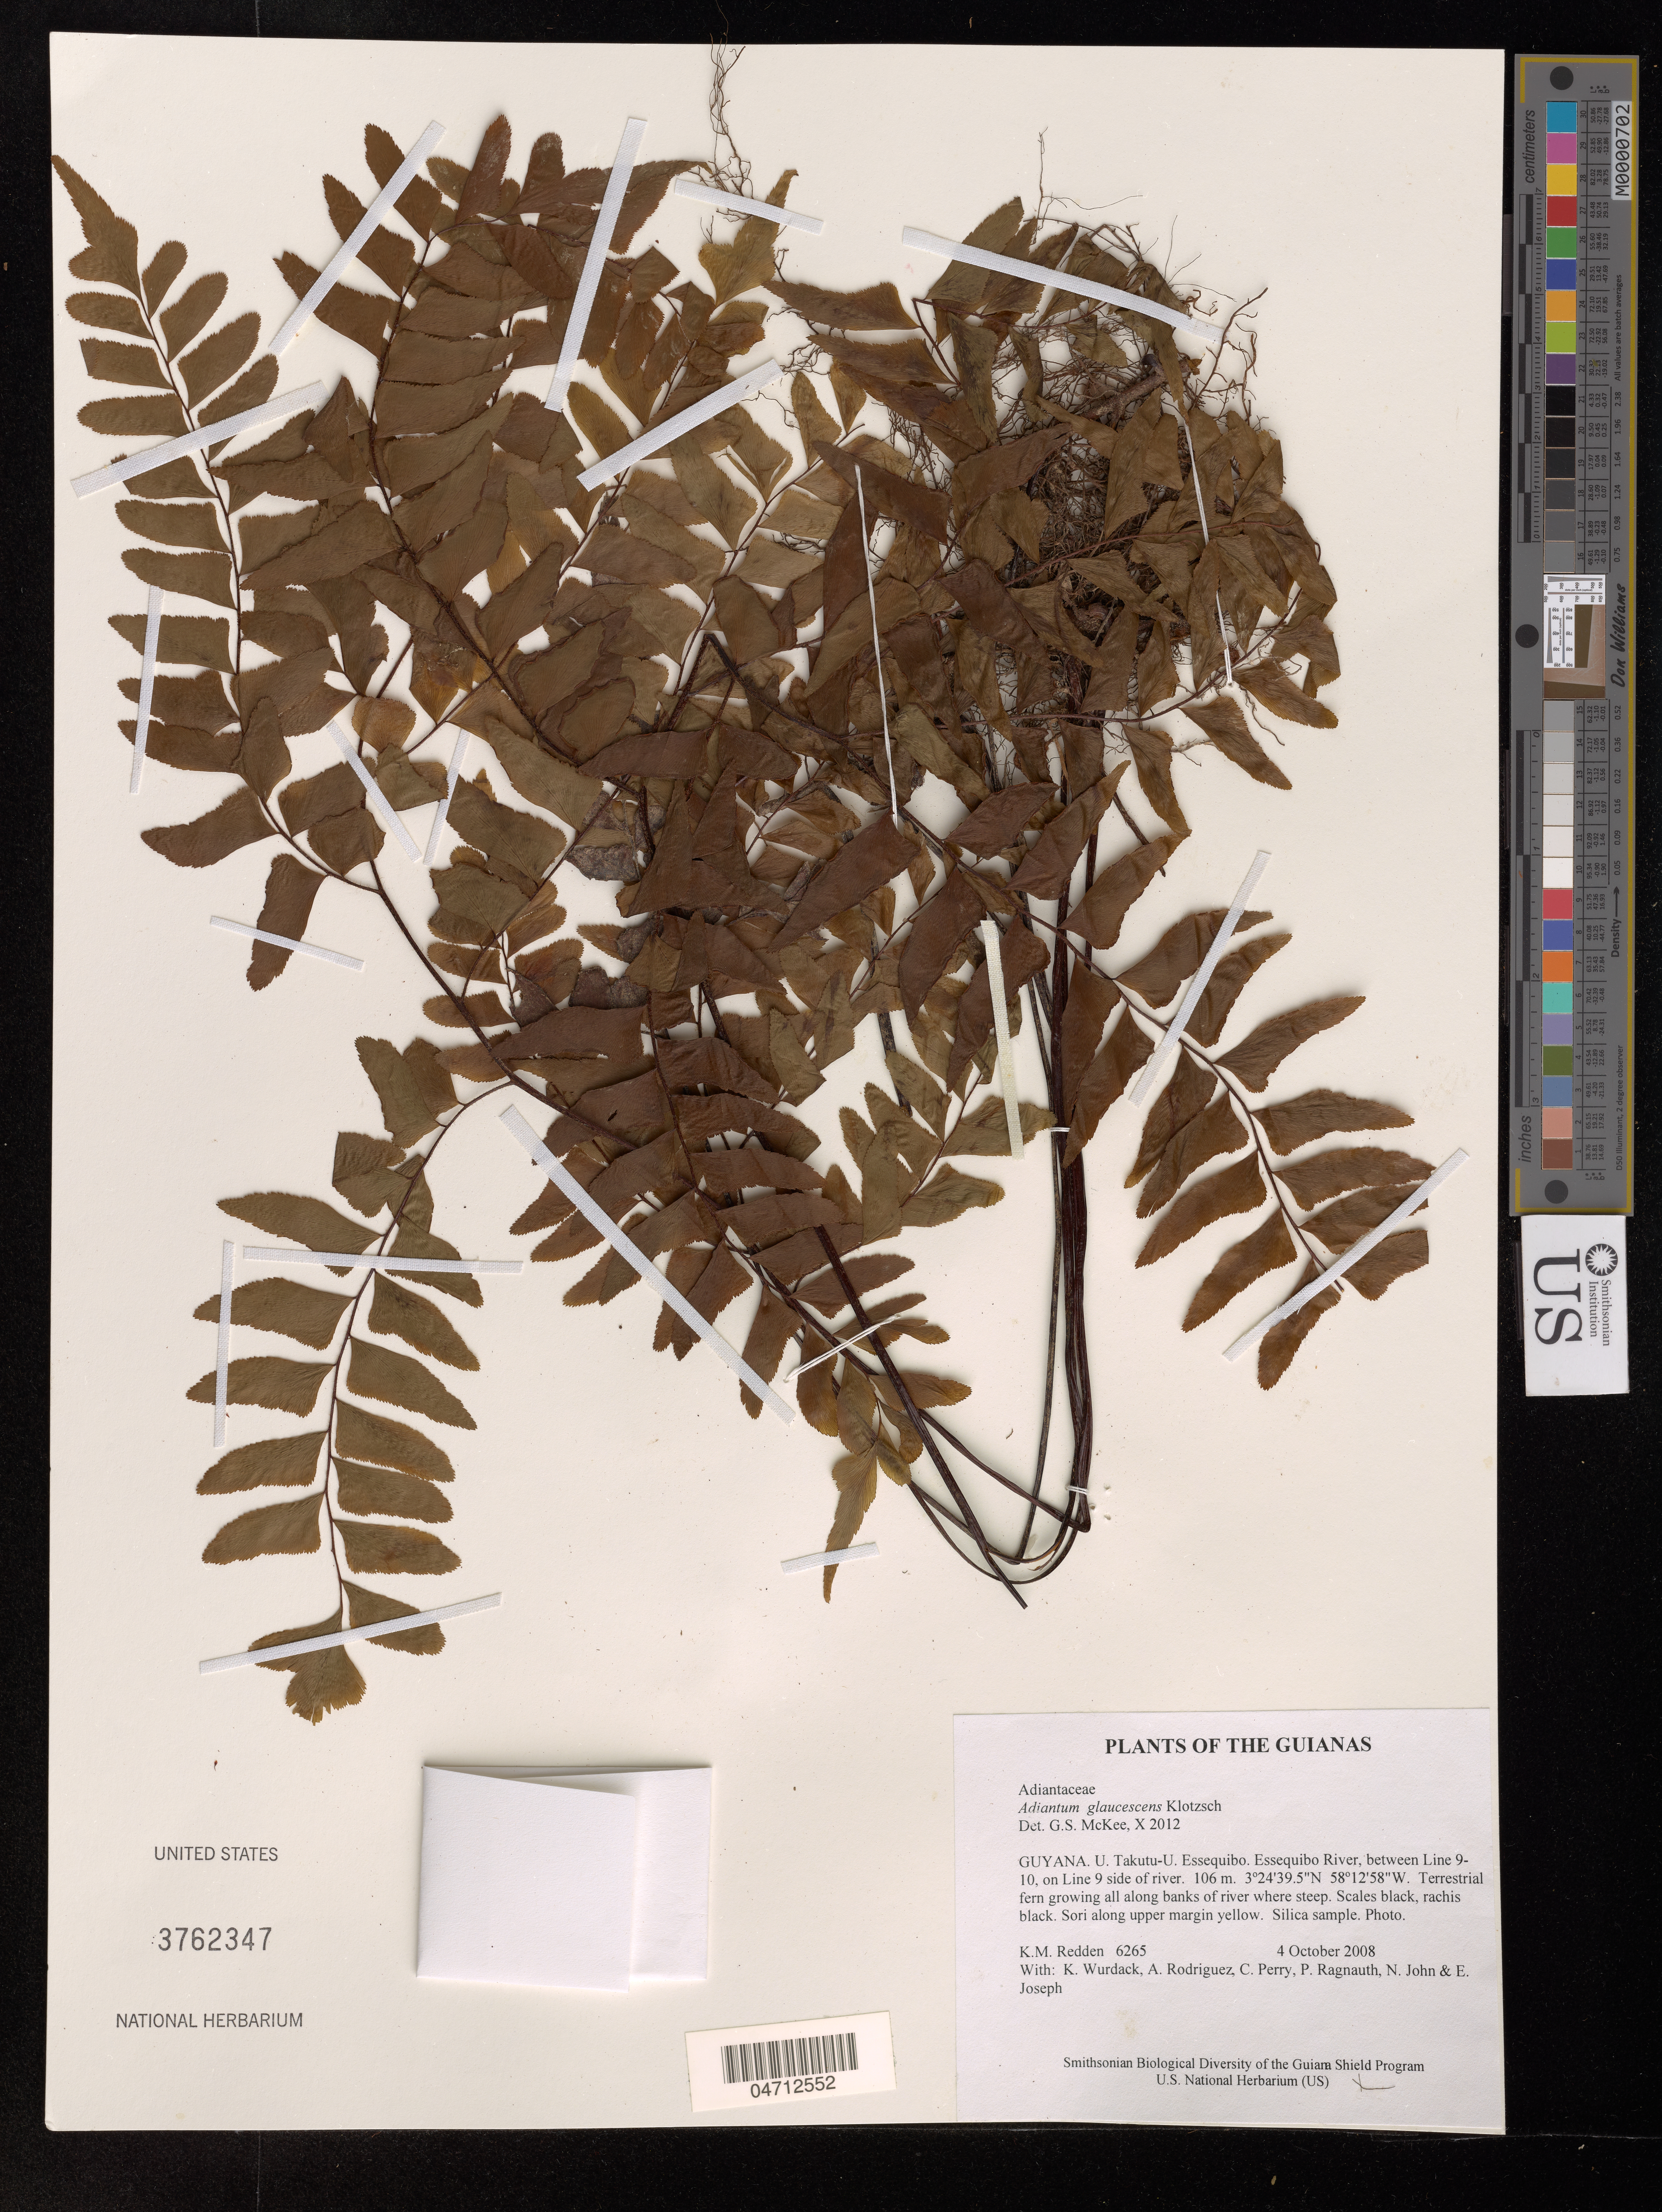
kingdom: Plantae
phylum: Tracheophyta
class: Polypodiopsida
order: Hymenophyllales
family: Hymenophyllaceae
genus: Trichomanes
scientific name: Trichomanes sp.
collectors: K. M. Redden, K. Wurdack, A. Rodriguez, C. Perry, P. Ragnauth, N. John & E. Joseph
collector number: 6265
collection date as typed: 4 October 2008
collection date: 2008-10-04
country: Guyana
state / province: U. Takutu-U. Essequibo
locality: Essequibo River, between Line 9-10, on Line 9 side of river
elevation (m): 106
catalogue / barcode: US 3762347